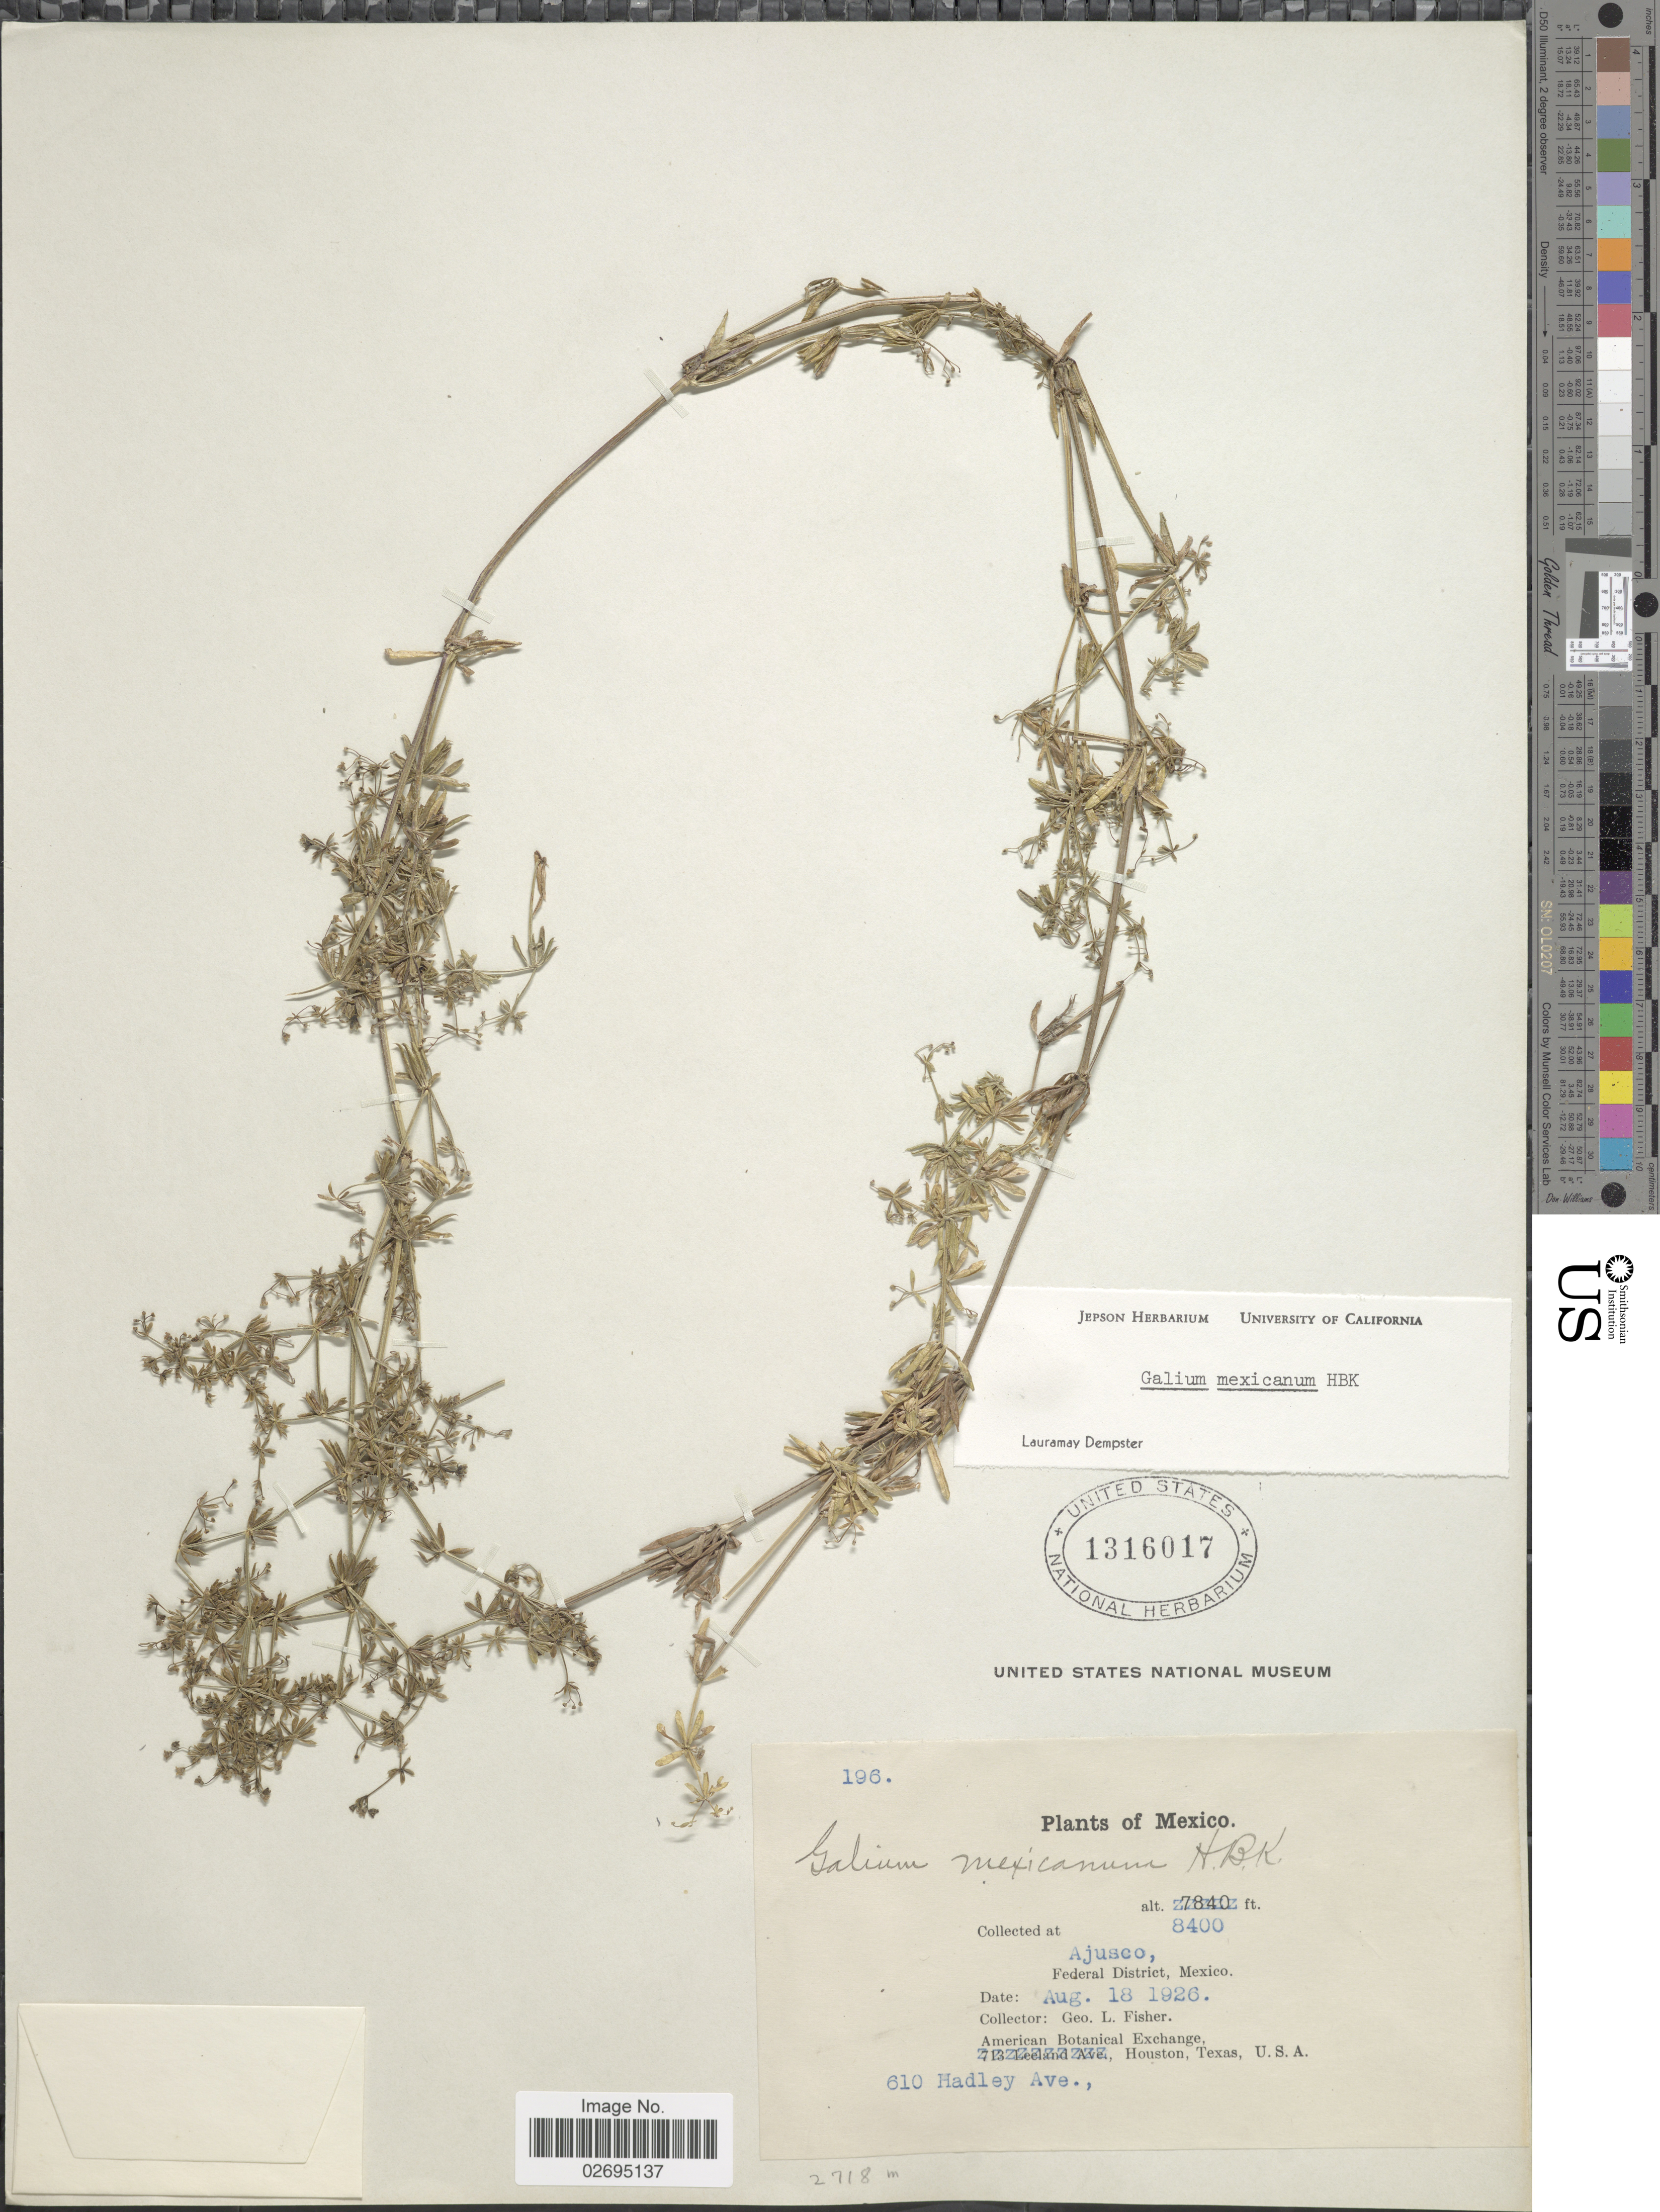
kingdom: Plantae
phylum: Tracheophyta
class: Magnoliopsida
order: Gentianales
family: Rubiaceae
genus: Galium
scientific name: Galium mexicanum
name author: Kunth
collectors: G. L. Fisher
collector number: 196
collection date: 1926-08-18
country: Mexico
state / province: Distrito Federal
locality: Ajusco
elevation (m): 2560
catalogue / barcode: US 1316017